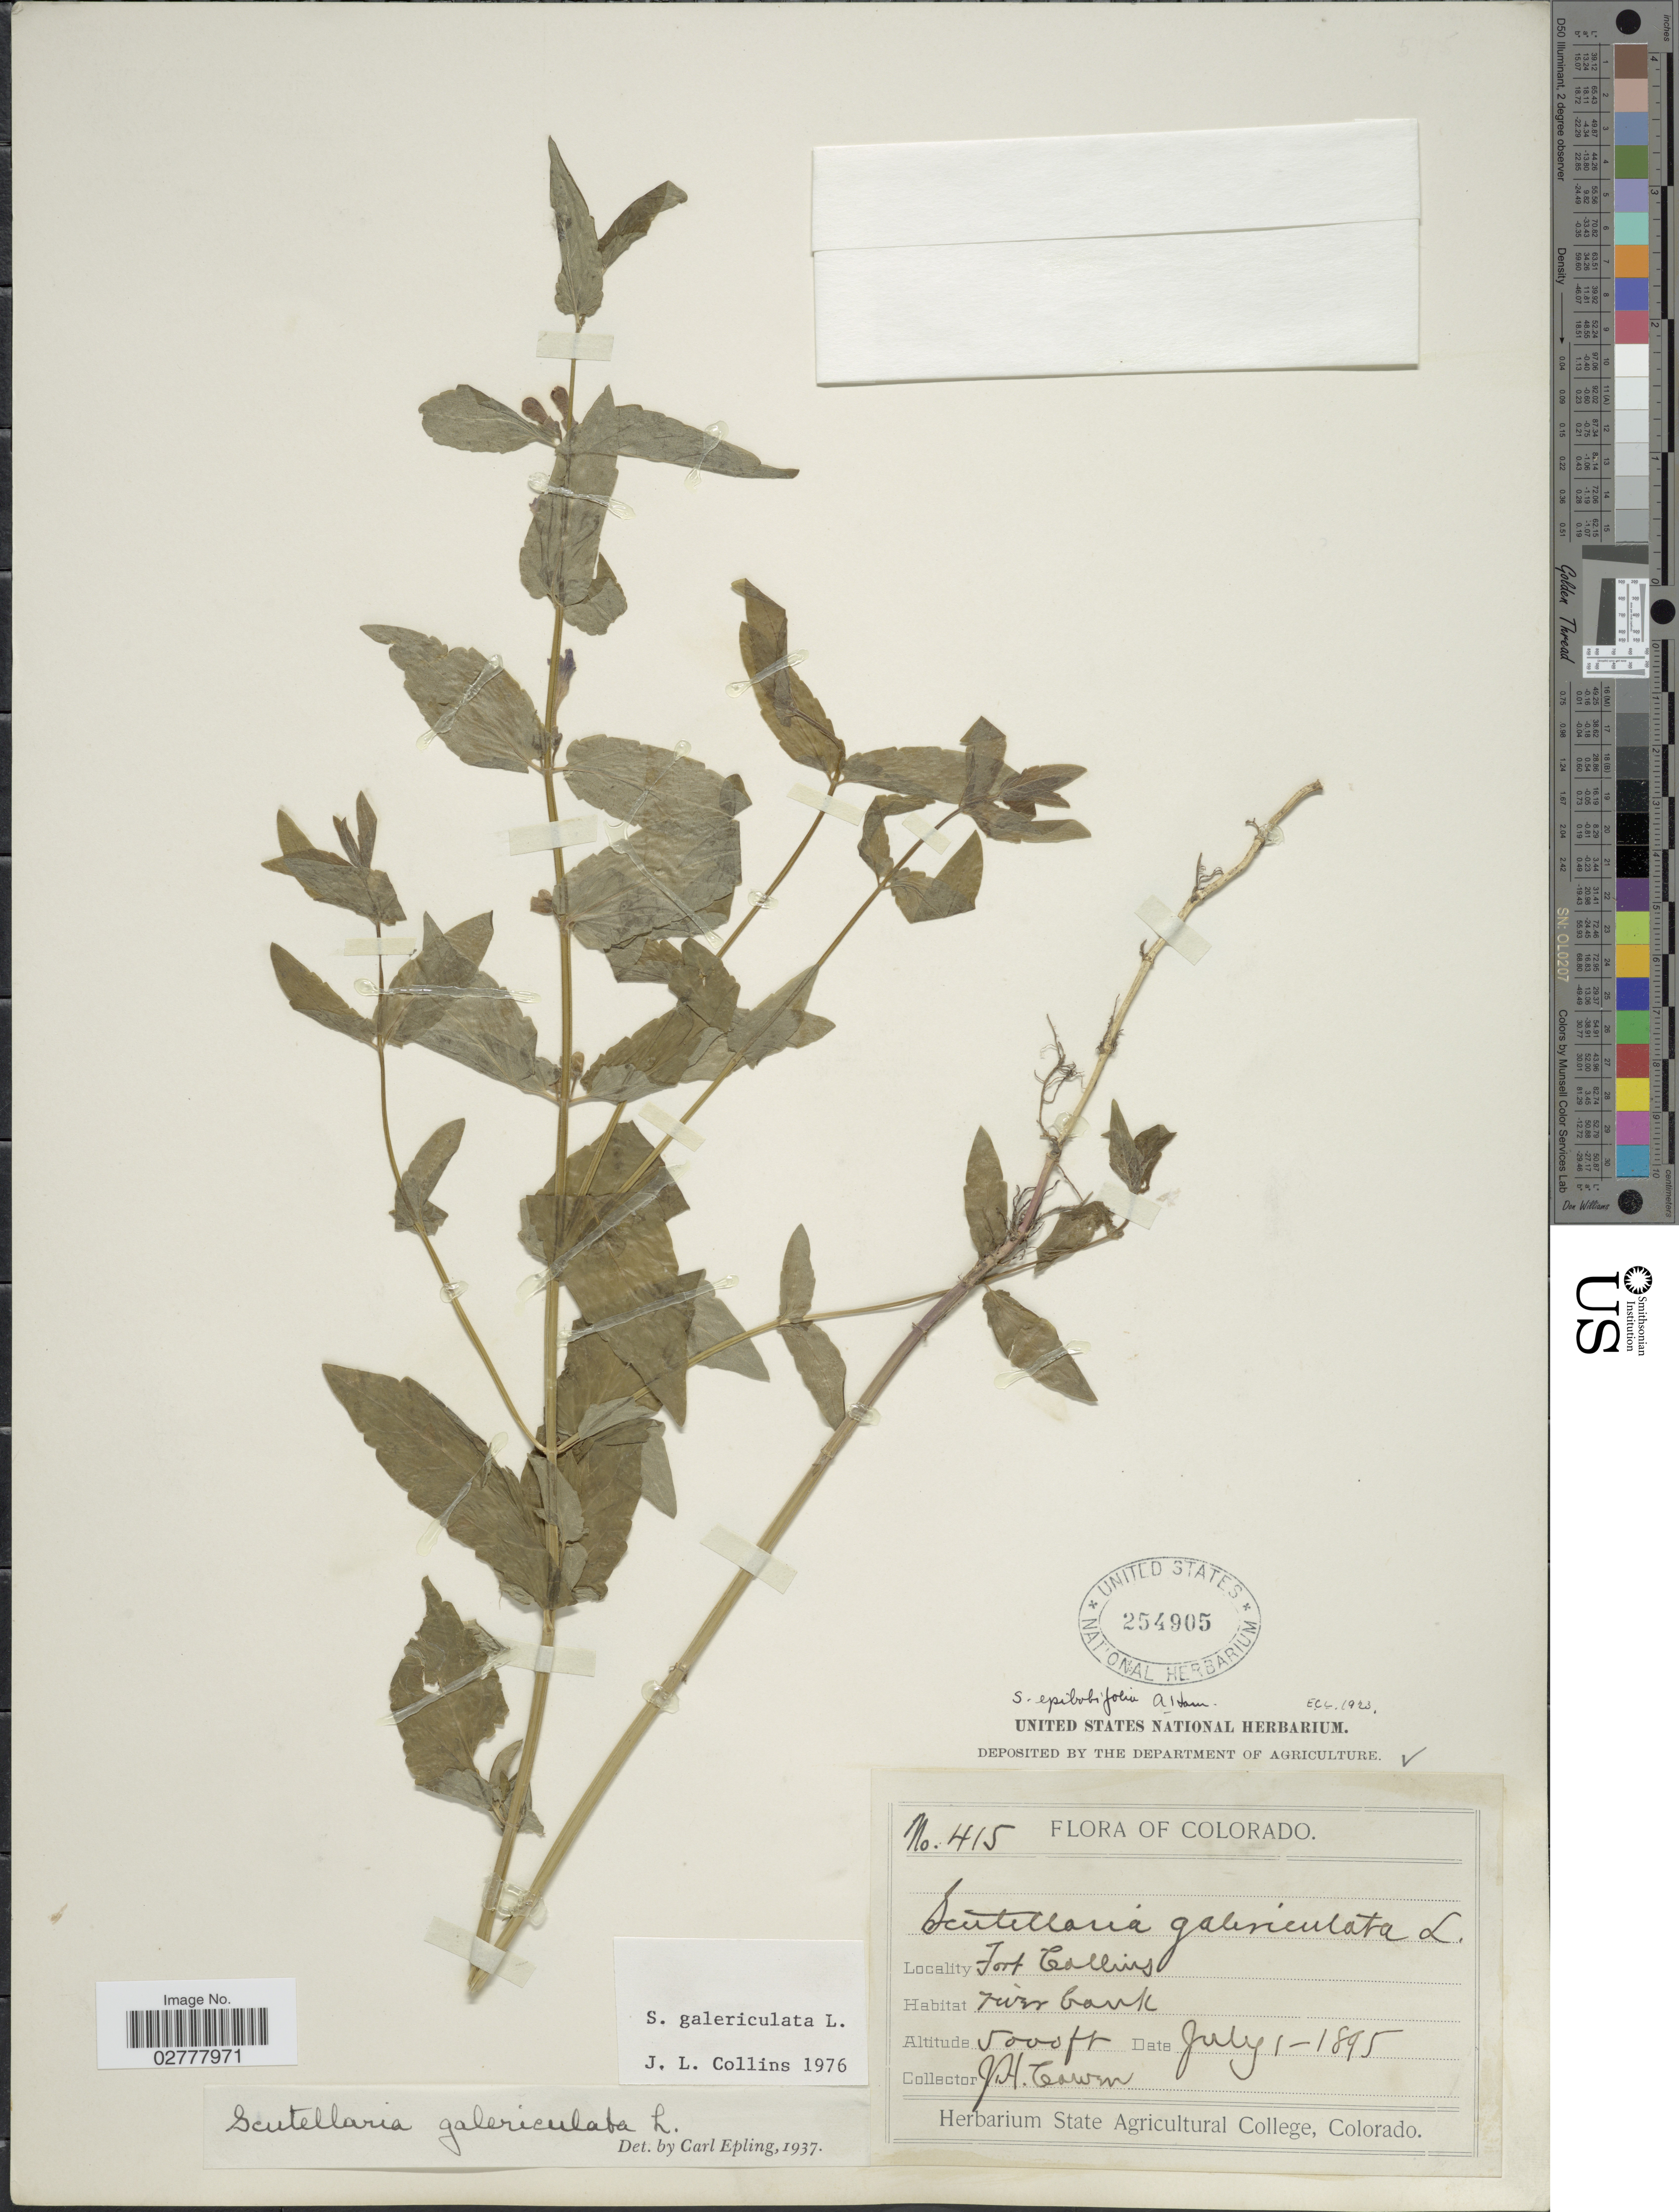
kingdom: Plantae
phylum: Tracheophyta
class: Magnoliopsida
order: Lamiales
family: Lamiaceae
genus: Scutellaria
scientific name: Scutellaria galericulata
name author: L.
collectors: J. H. Cowen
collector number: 415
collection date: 1895-07-01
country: United States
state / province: Colorado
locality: Fort Collins. River bank.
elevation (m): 1524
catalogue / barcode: US 254905